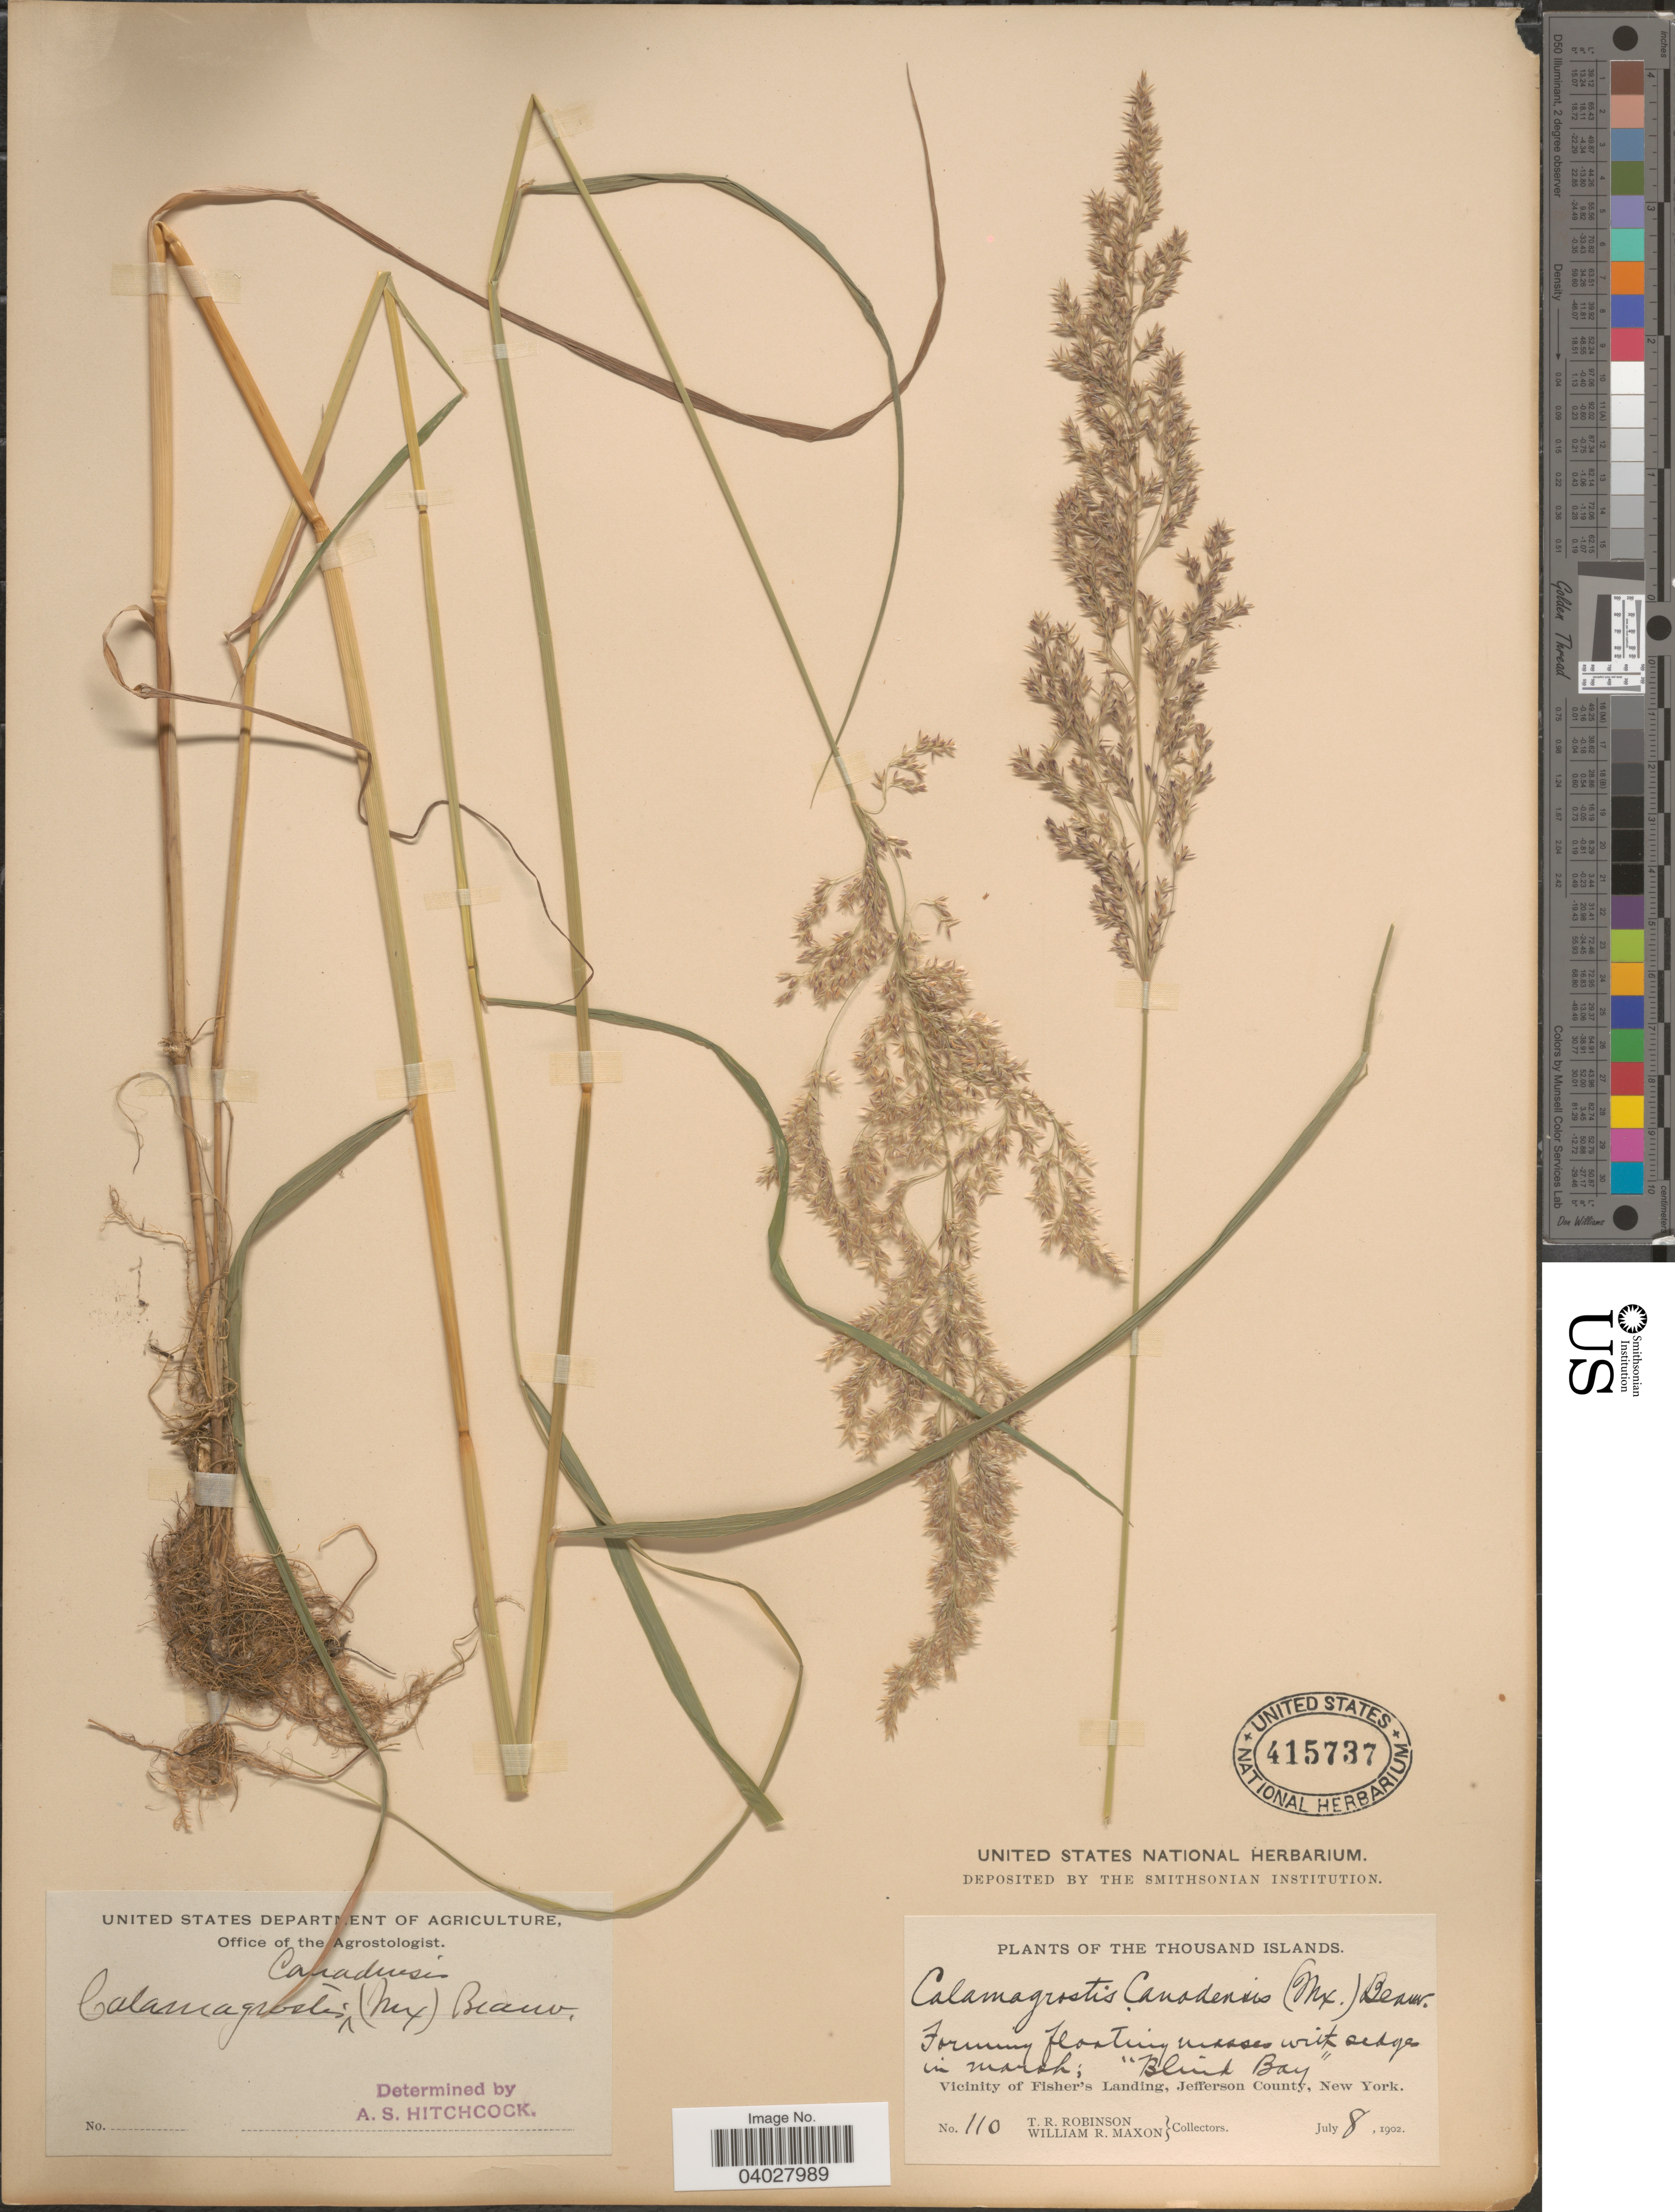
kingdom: Plantae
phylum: Tracheophyta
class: Liliopsida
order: Poales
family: Poaceae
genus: Calamagrostis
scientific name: Calamagrostis canadensis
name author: (Michx.) P. Beauv.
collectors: T. R. Robinson & W. R. Maxon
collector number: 110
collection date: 1902-07-08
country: United States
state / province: New York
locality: The Thousand Islands. "Blind Bay". Vicinity of Fisher's Landing, Jefferson County.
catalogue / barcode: US 415737